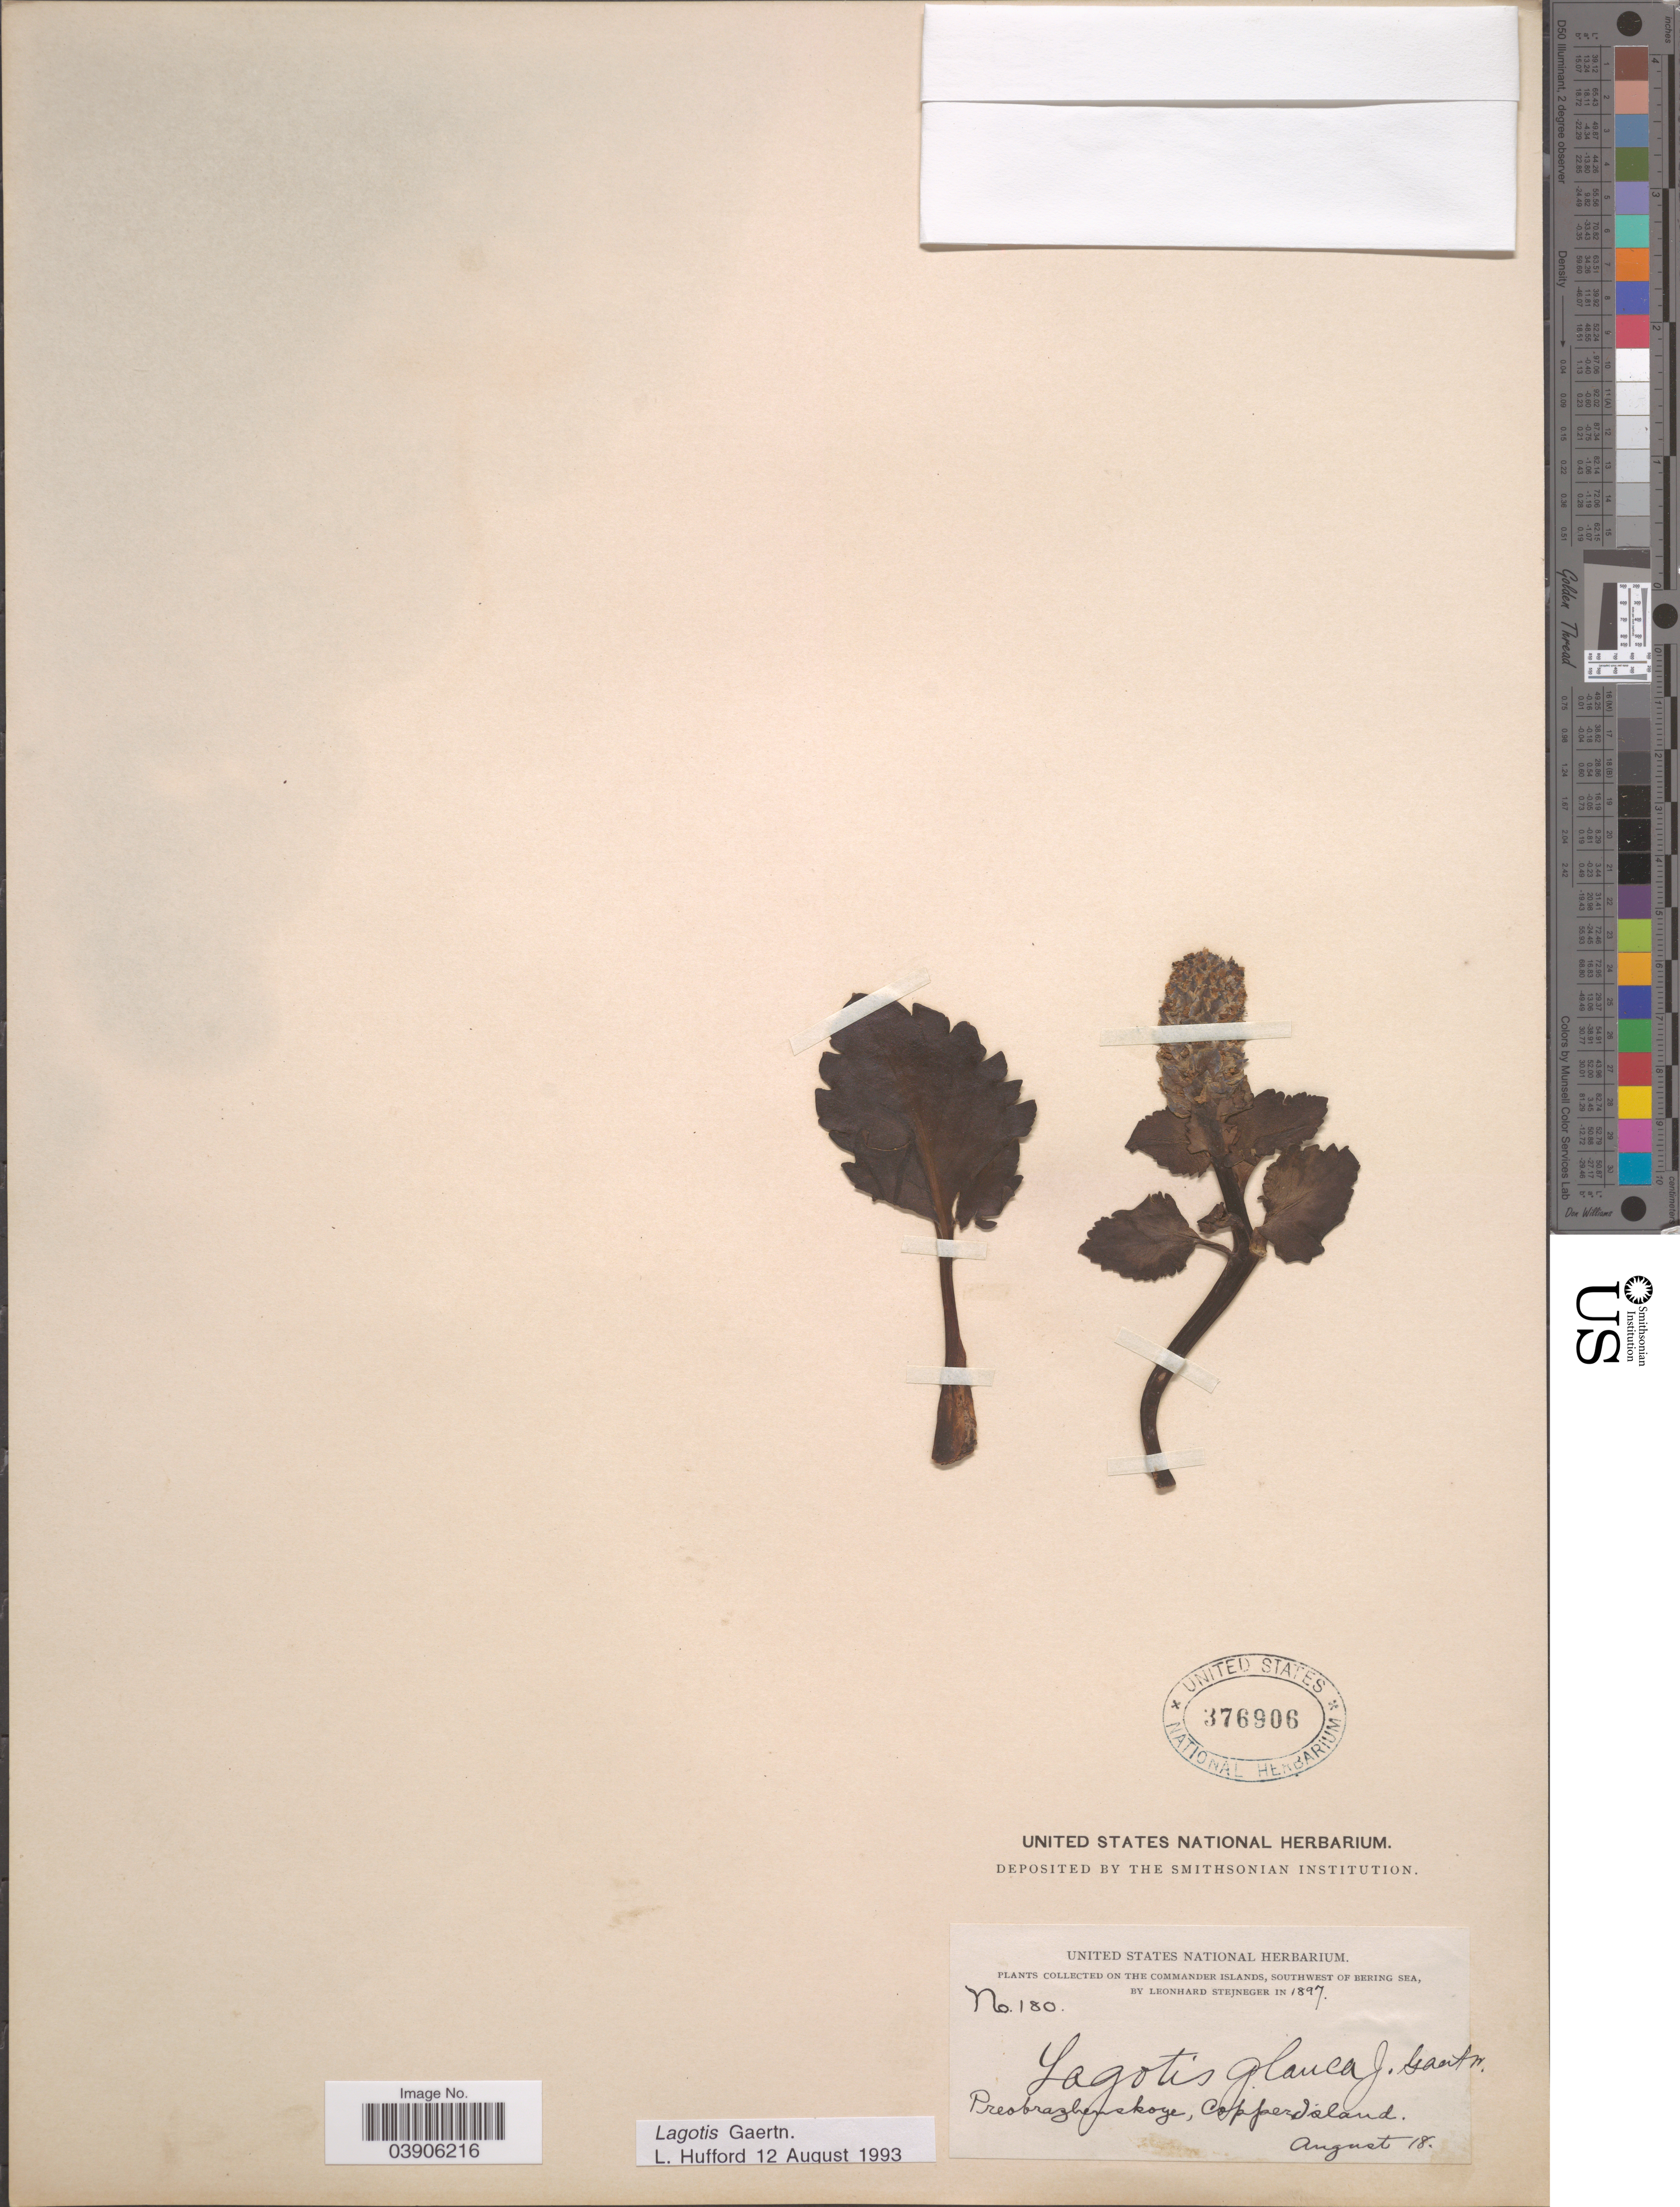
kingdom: Plantae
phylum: Tracheophyta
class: Magnoliopsida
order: Lamiales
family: Plantaginaceae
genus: Lagotis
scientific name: Lagotis glauca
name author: Gaertn.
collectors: L. Stejneger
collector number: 180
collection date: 1897-08-18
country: Russian Federation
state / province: Kamchatka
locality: On the Commander Islands, southwest of Bering Sea. Preobrazhenskoye, Copper Island.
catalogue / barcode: US 376906